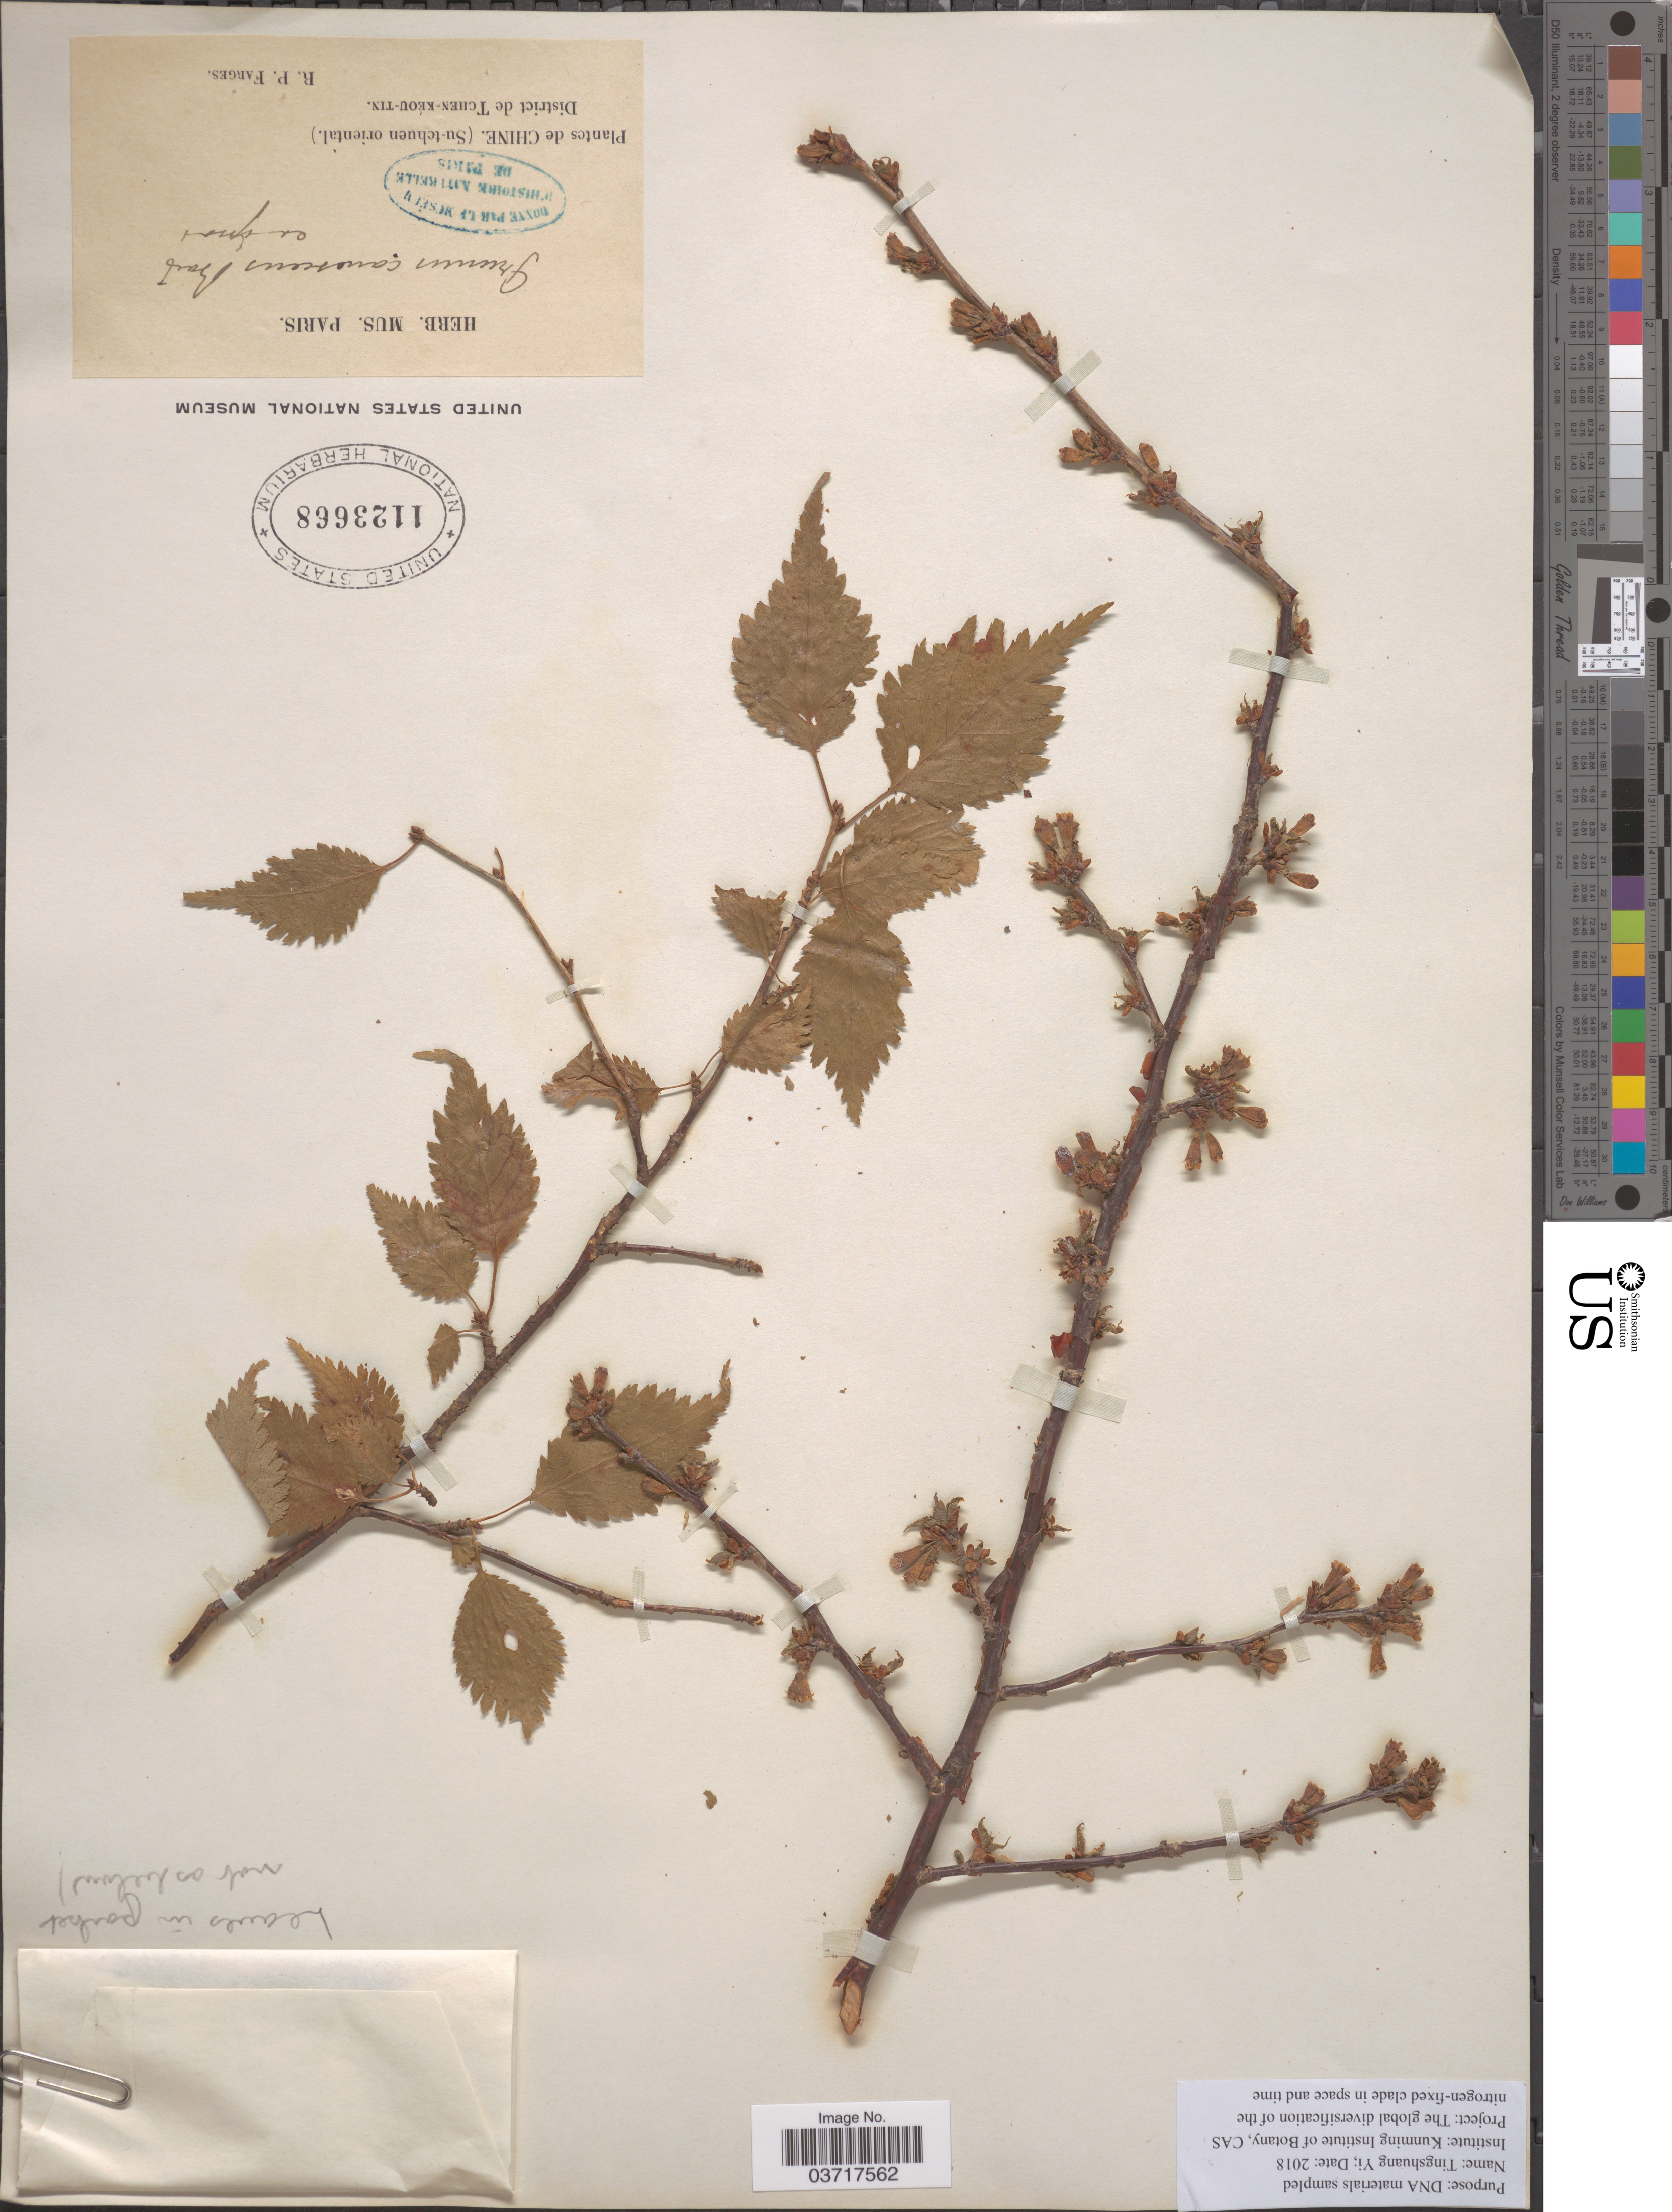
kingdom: Plantae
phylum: Tracheophyta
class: Magnoliopsida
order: Rosales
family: Rosaceae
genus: Prunus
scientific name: Prunus canescens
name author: Bois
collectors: R. Farges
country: China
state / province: Sichuan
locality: Su-tchuen oriental. District de Tchen-Kéou-tin.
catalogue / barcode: US 1123668